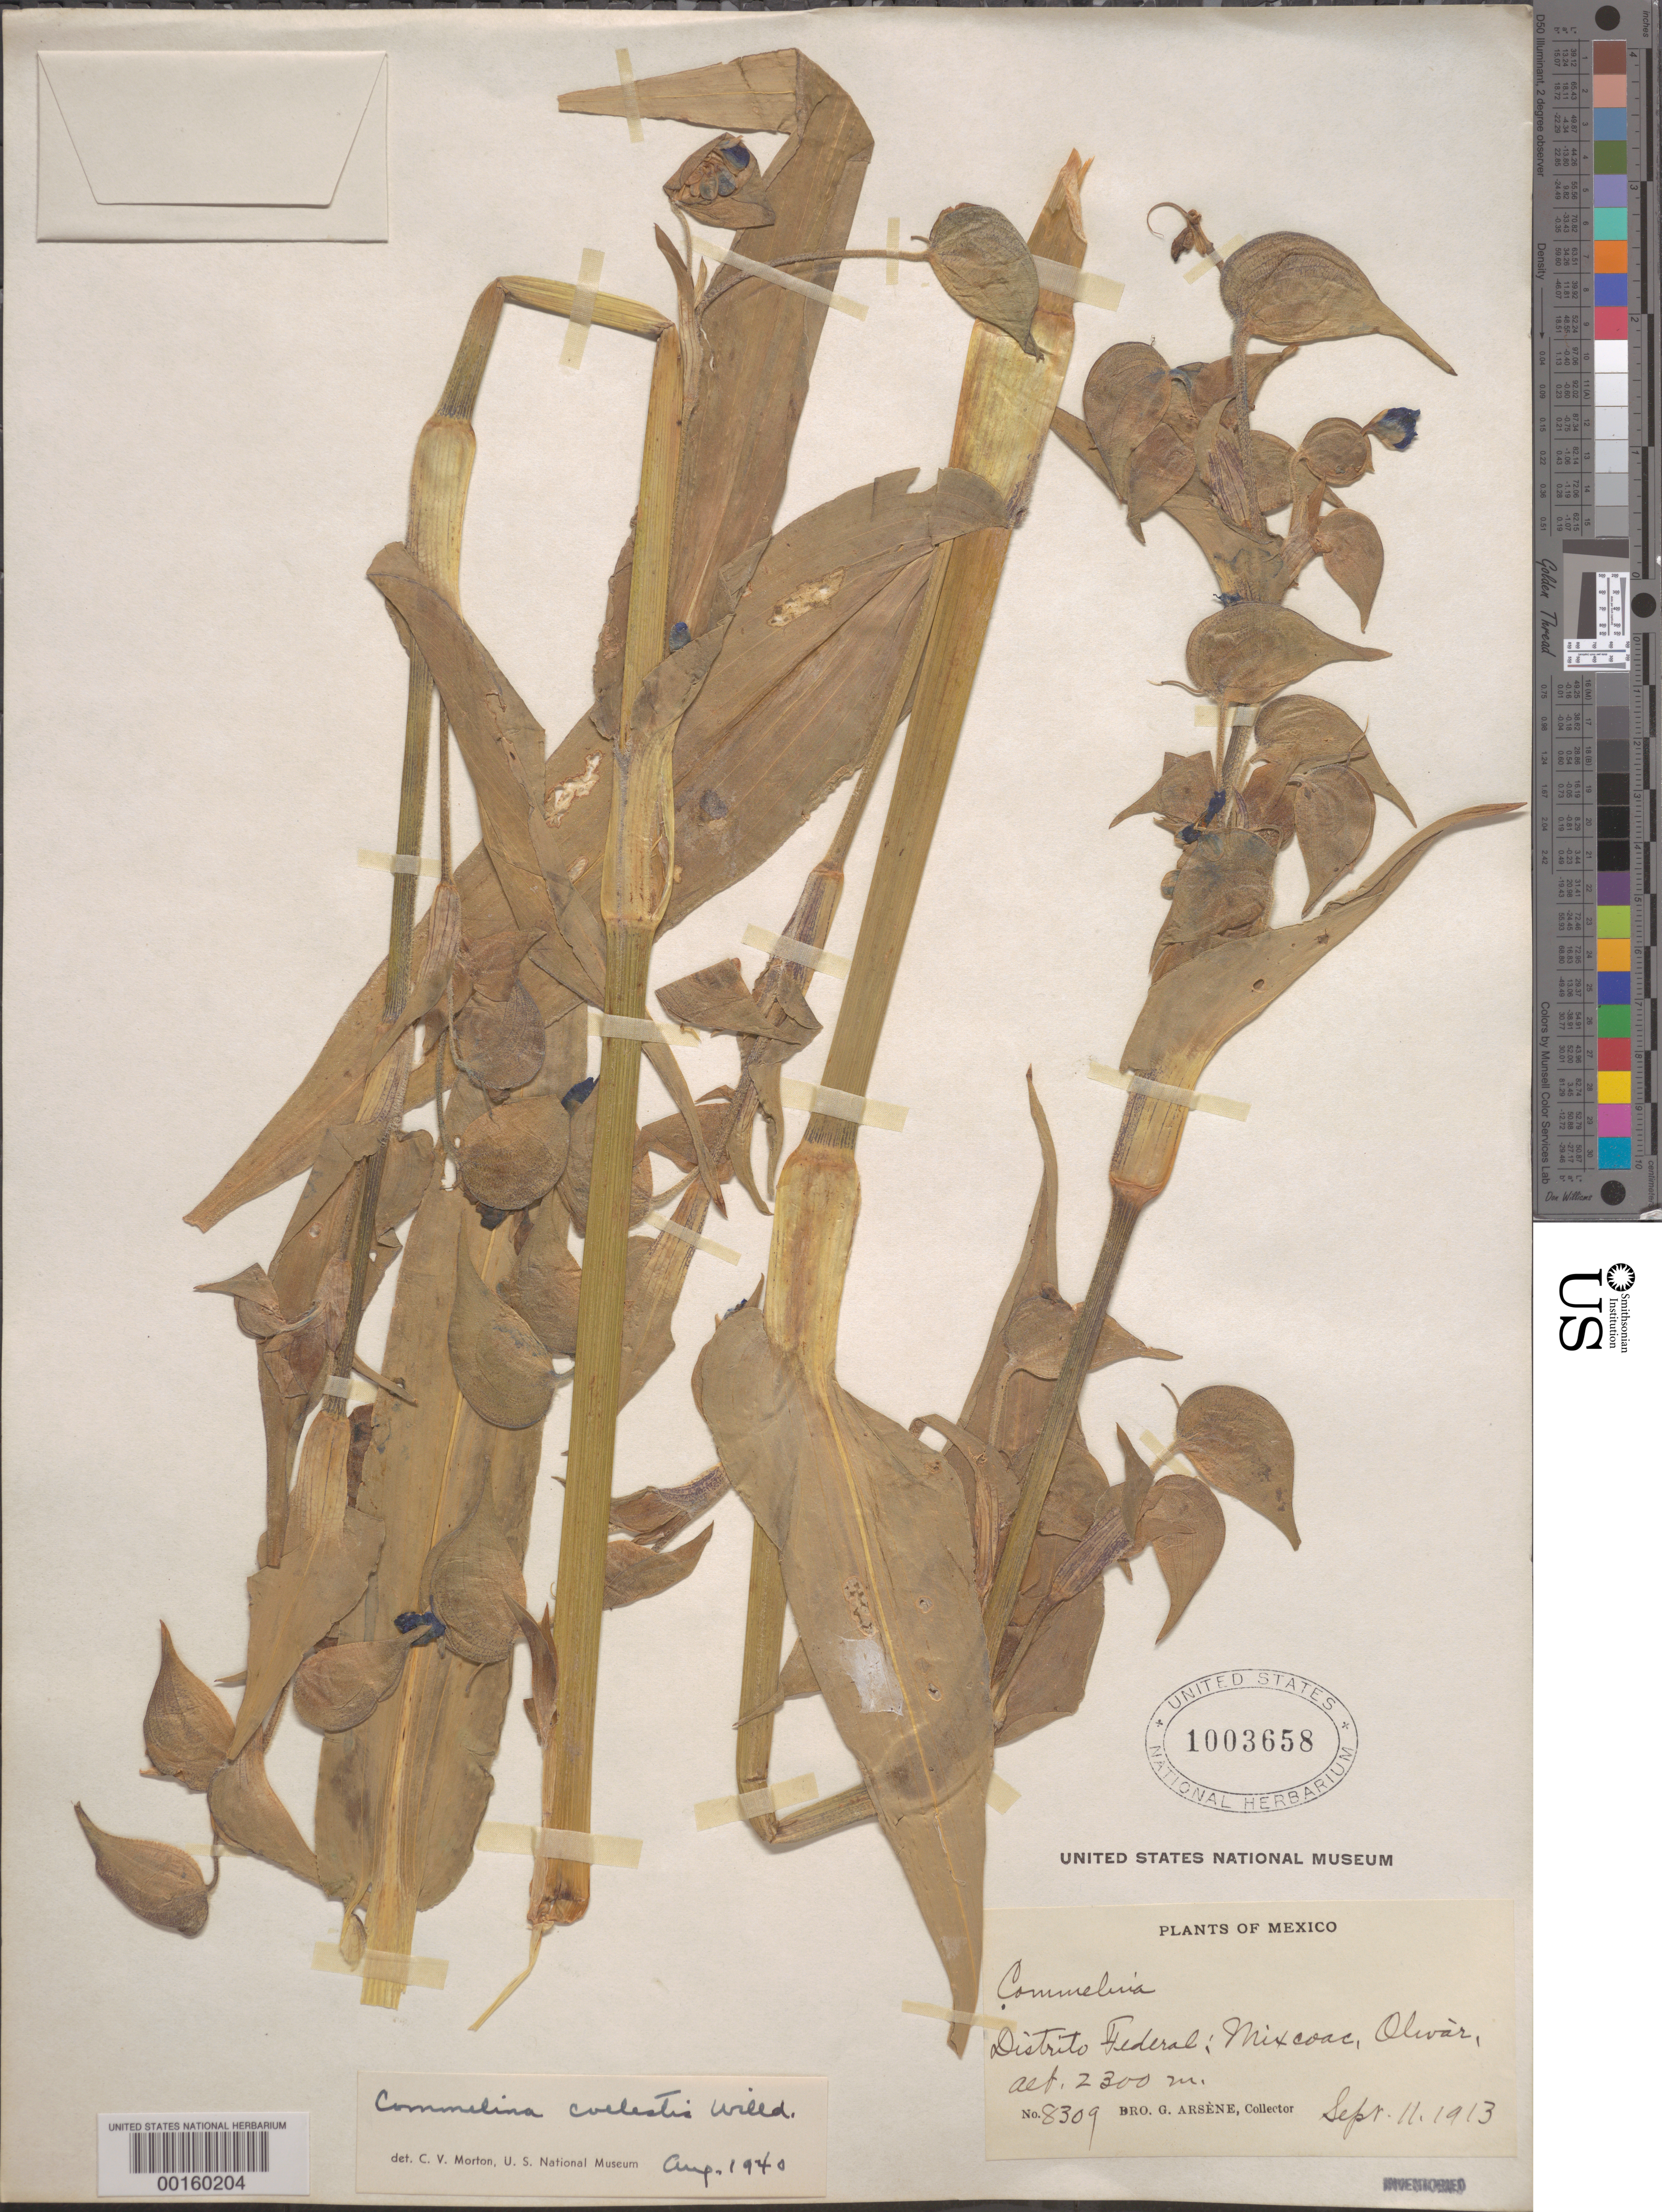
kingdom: Plantae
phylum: Tracheophyta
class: Liliopsida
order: Commelinales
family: Commelinaceae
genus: Commelina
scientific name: Commelina coelestis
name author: Willd.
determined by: Morton, C. V.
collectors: Bro. G. Arsène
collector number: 8309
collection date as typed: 11 Sep 1913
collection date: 1913-09-11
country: Mexico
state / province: Distrito Federal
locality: Mixcoac; Olivar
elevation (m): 2300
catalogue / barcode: US 1003658